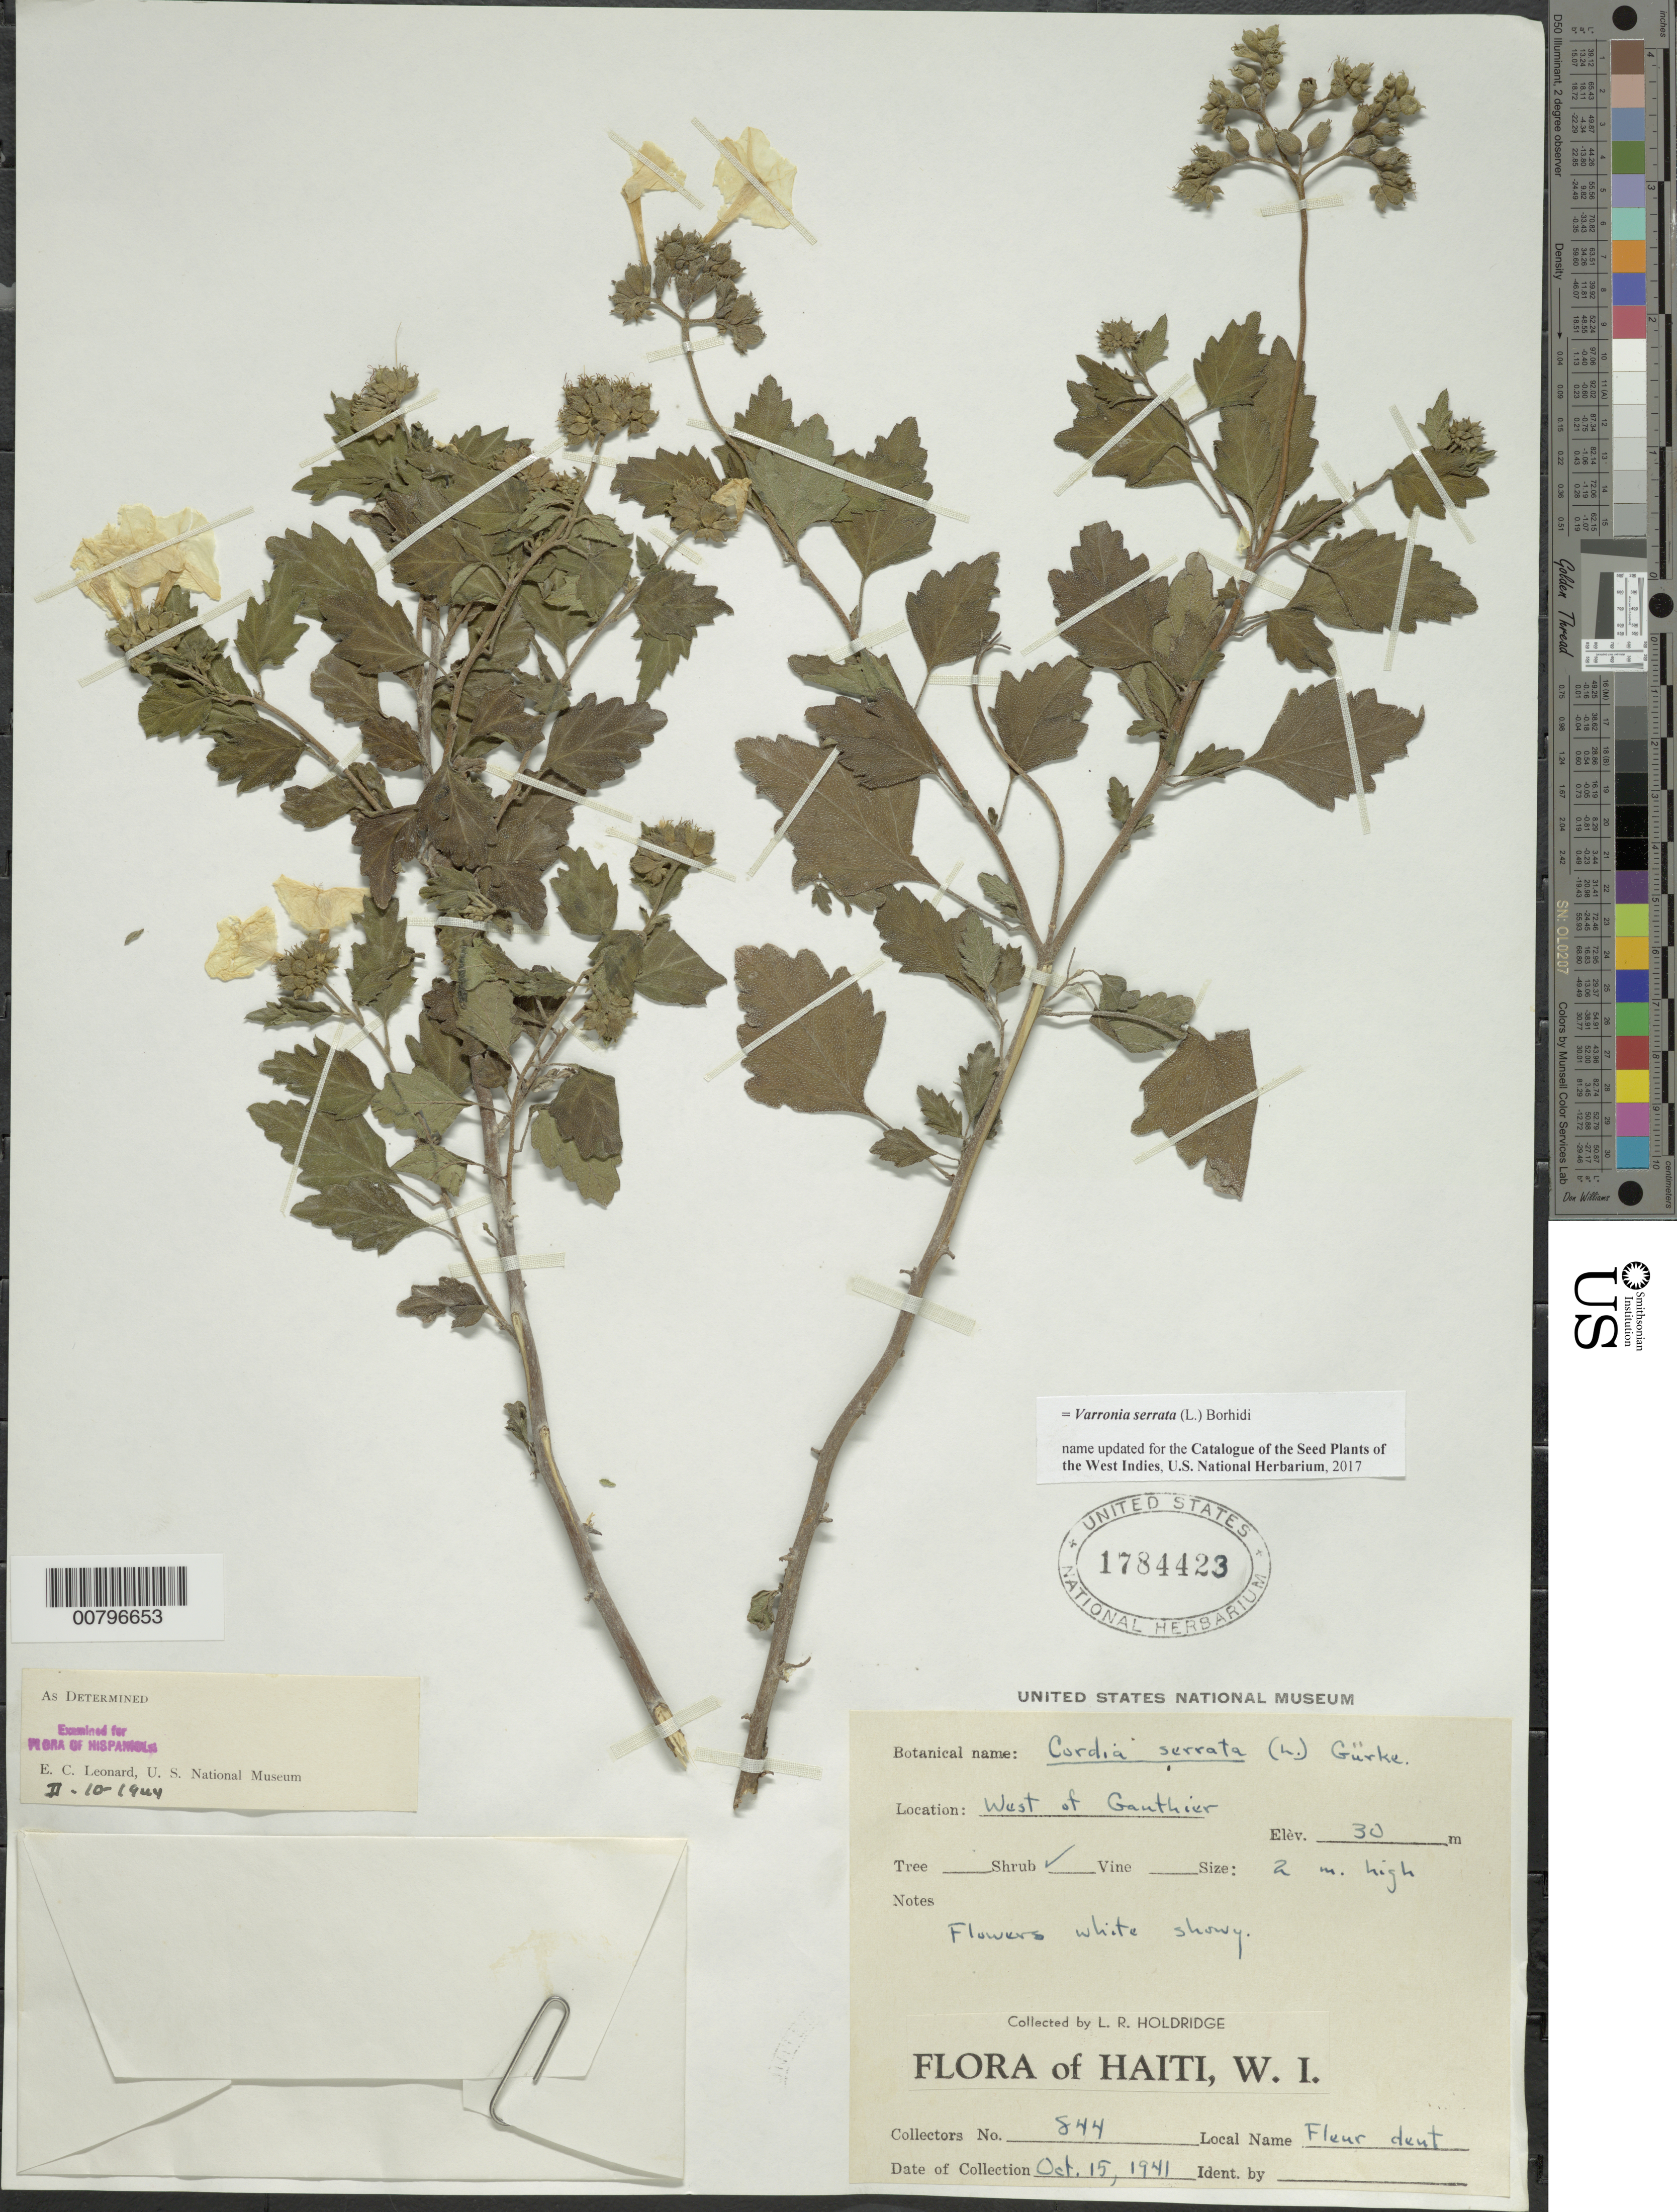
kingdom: Plantae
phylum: Tracheophyta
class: Magnoliopsida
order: Boraginales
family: Cordiaceae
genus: Varronia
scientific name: Varronia serrata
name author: (L.) Borhidi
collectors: L. Holdridge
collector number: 844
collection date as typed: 15 Oct 1941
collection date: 1941-10-15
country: Haiti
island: Hispaniola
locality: West of Gauthier.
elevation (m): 30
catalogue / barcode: US 1784423